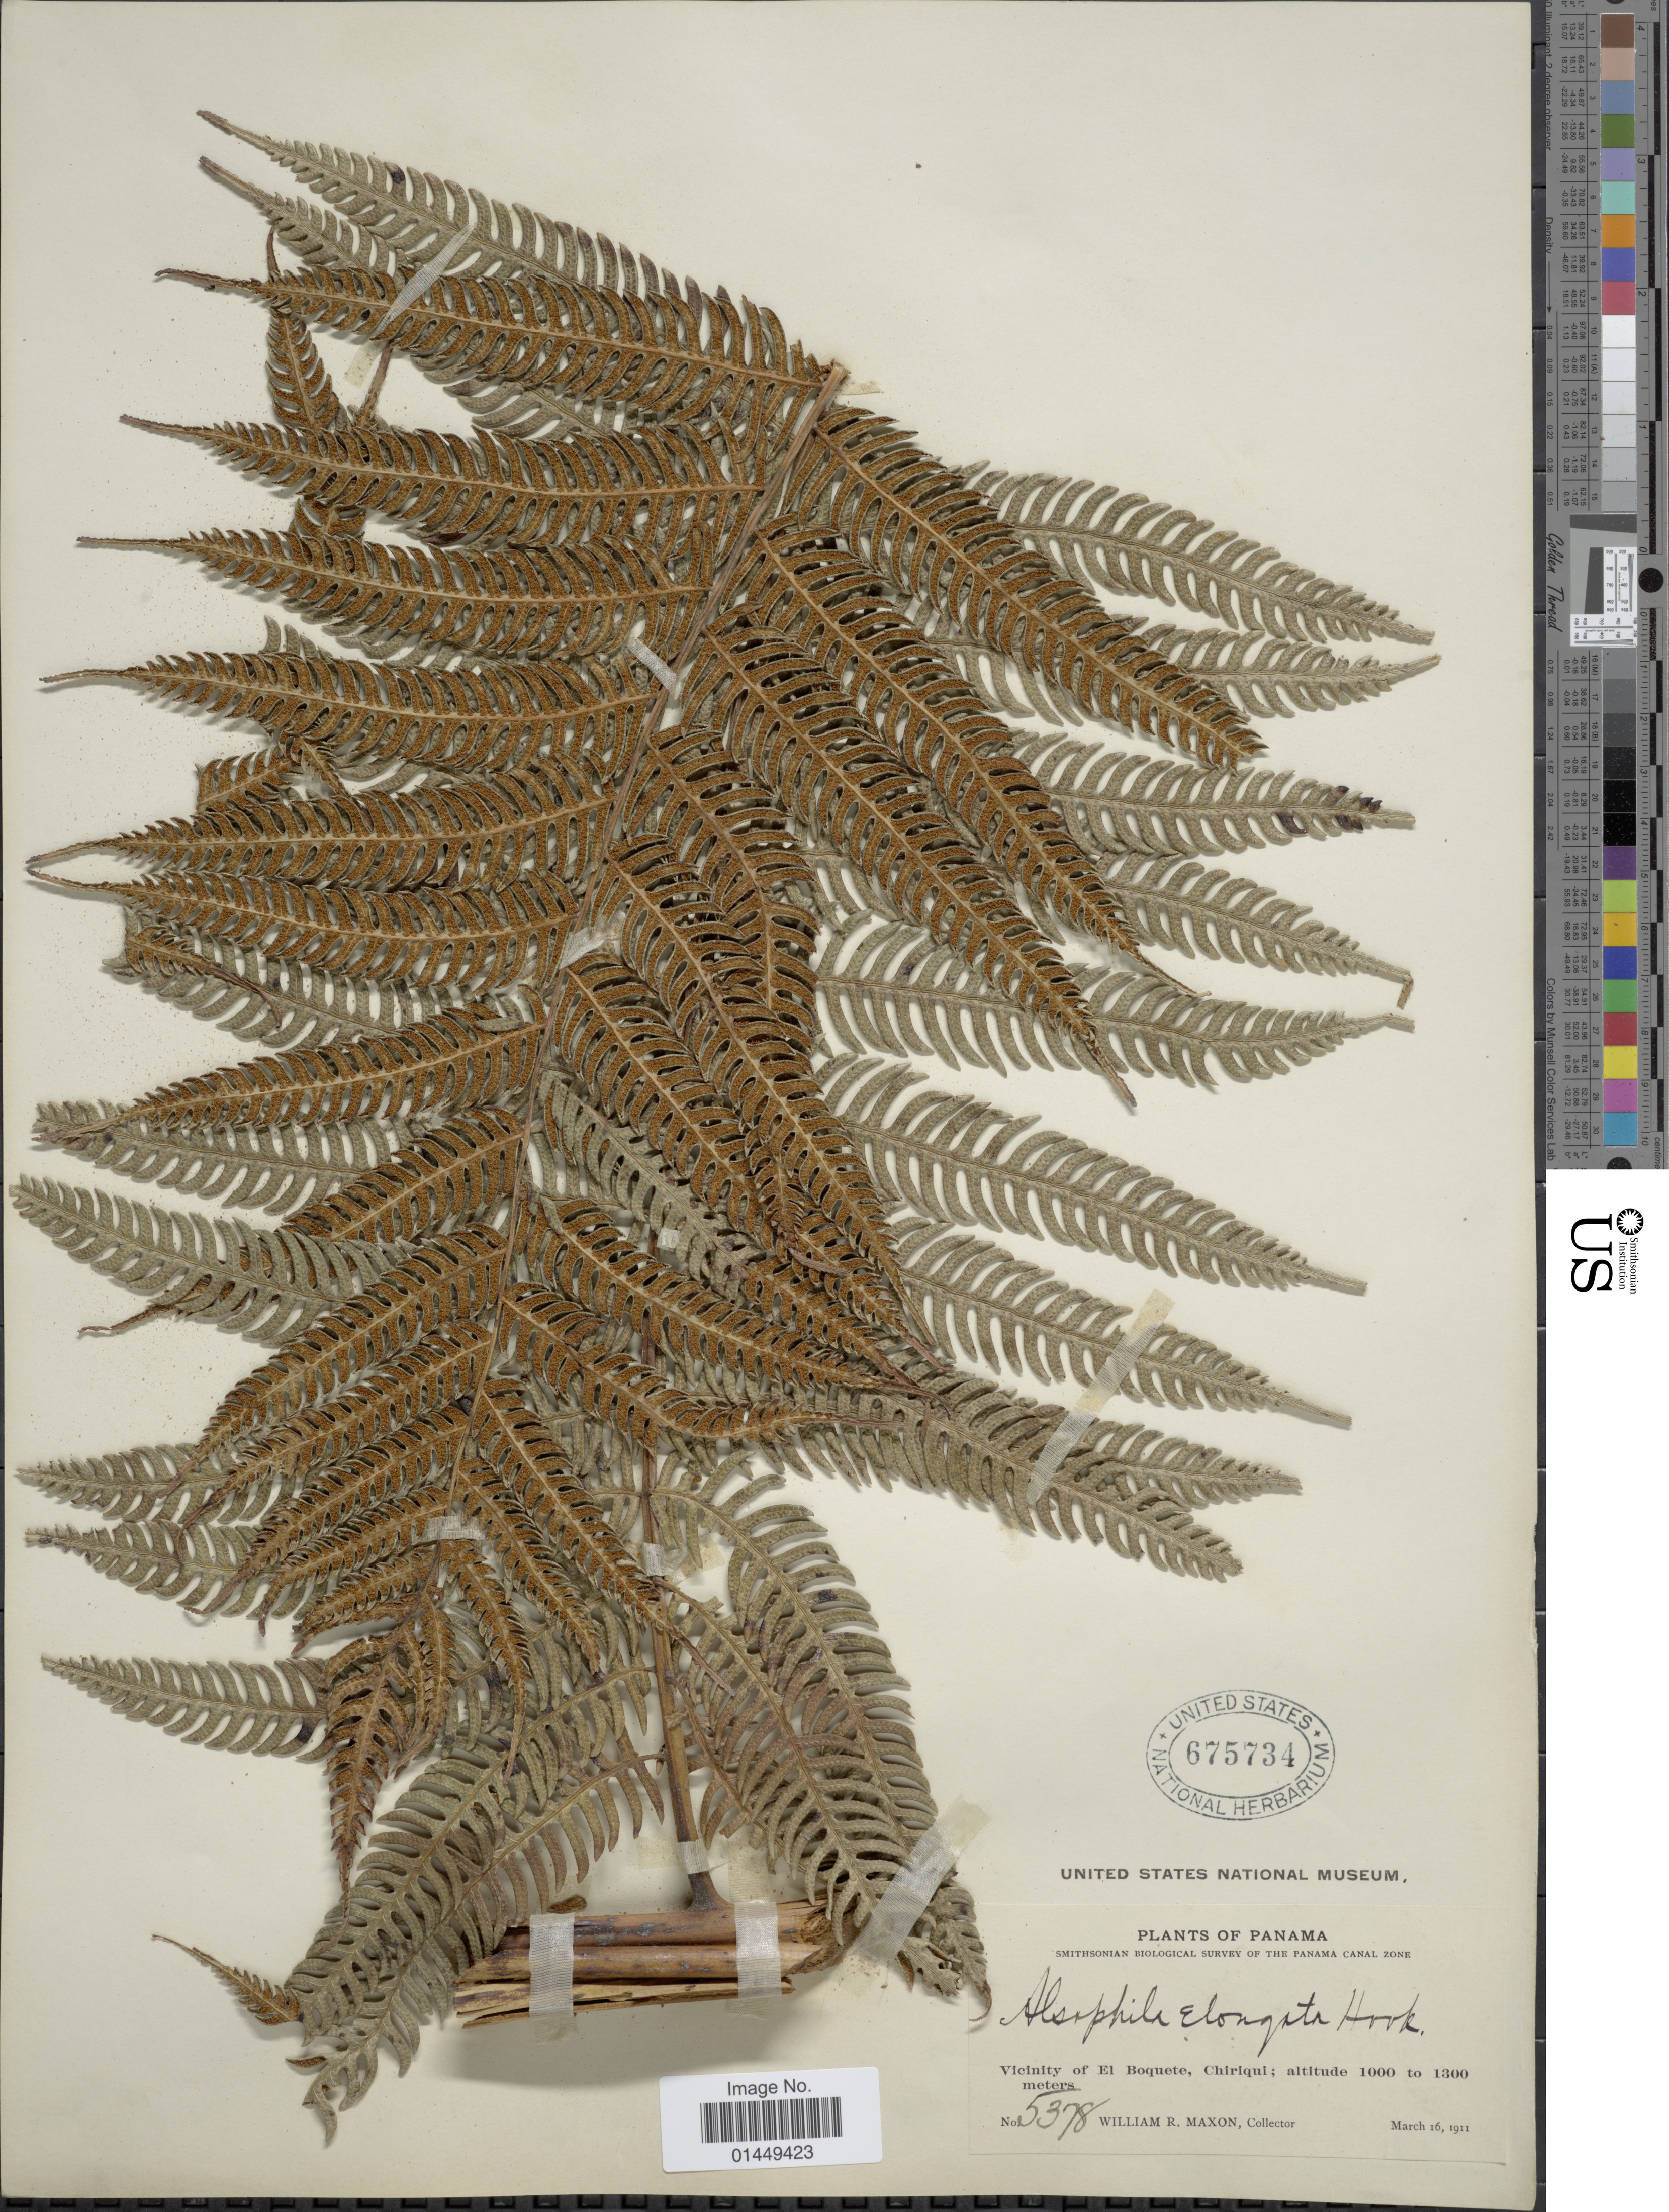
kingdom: Plantae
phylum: Tracheophyta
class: Polypodiopsida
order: Cyatheales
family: Cyatheaceae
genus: Cyathea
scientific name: Cyathea poeppigii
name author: (Hook.) Domin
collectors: W. R. Maxon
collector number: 5378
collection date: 1911-03-16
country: Panama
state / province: Chiriqui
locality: Vicinity of El Boquete, Chiriqui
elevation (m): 1000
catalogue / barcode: US 675734